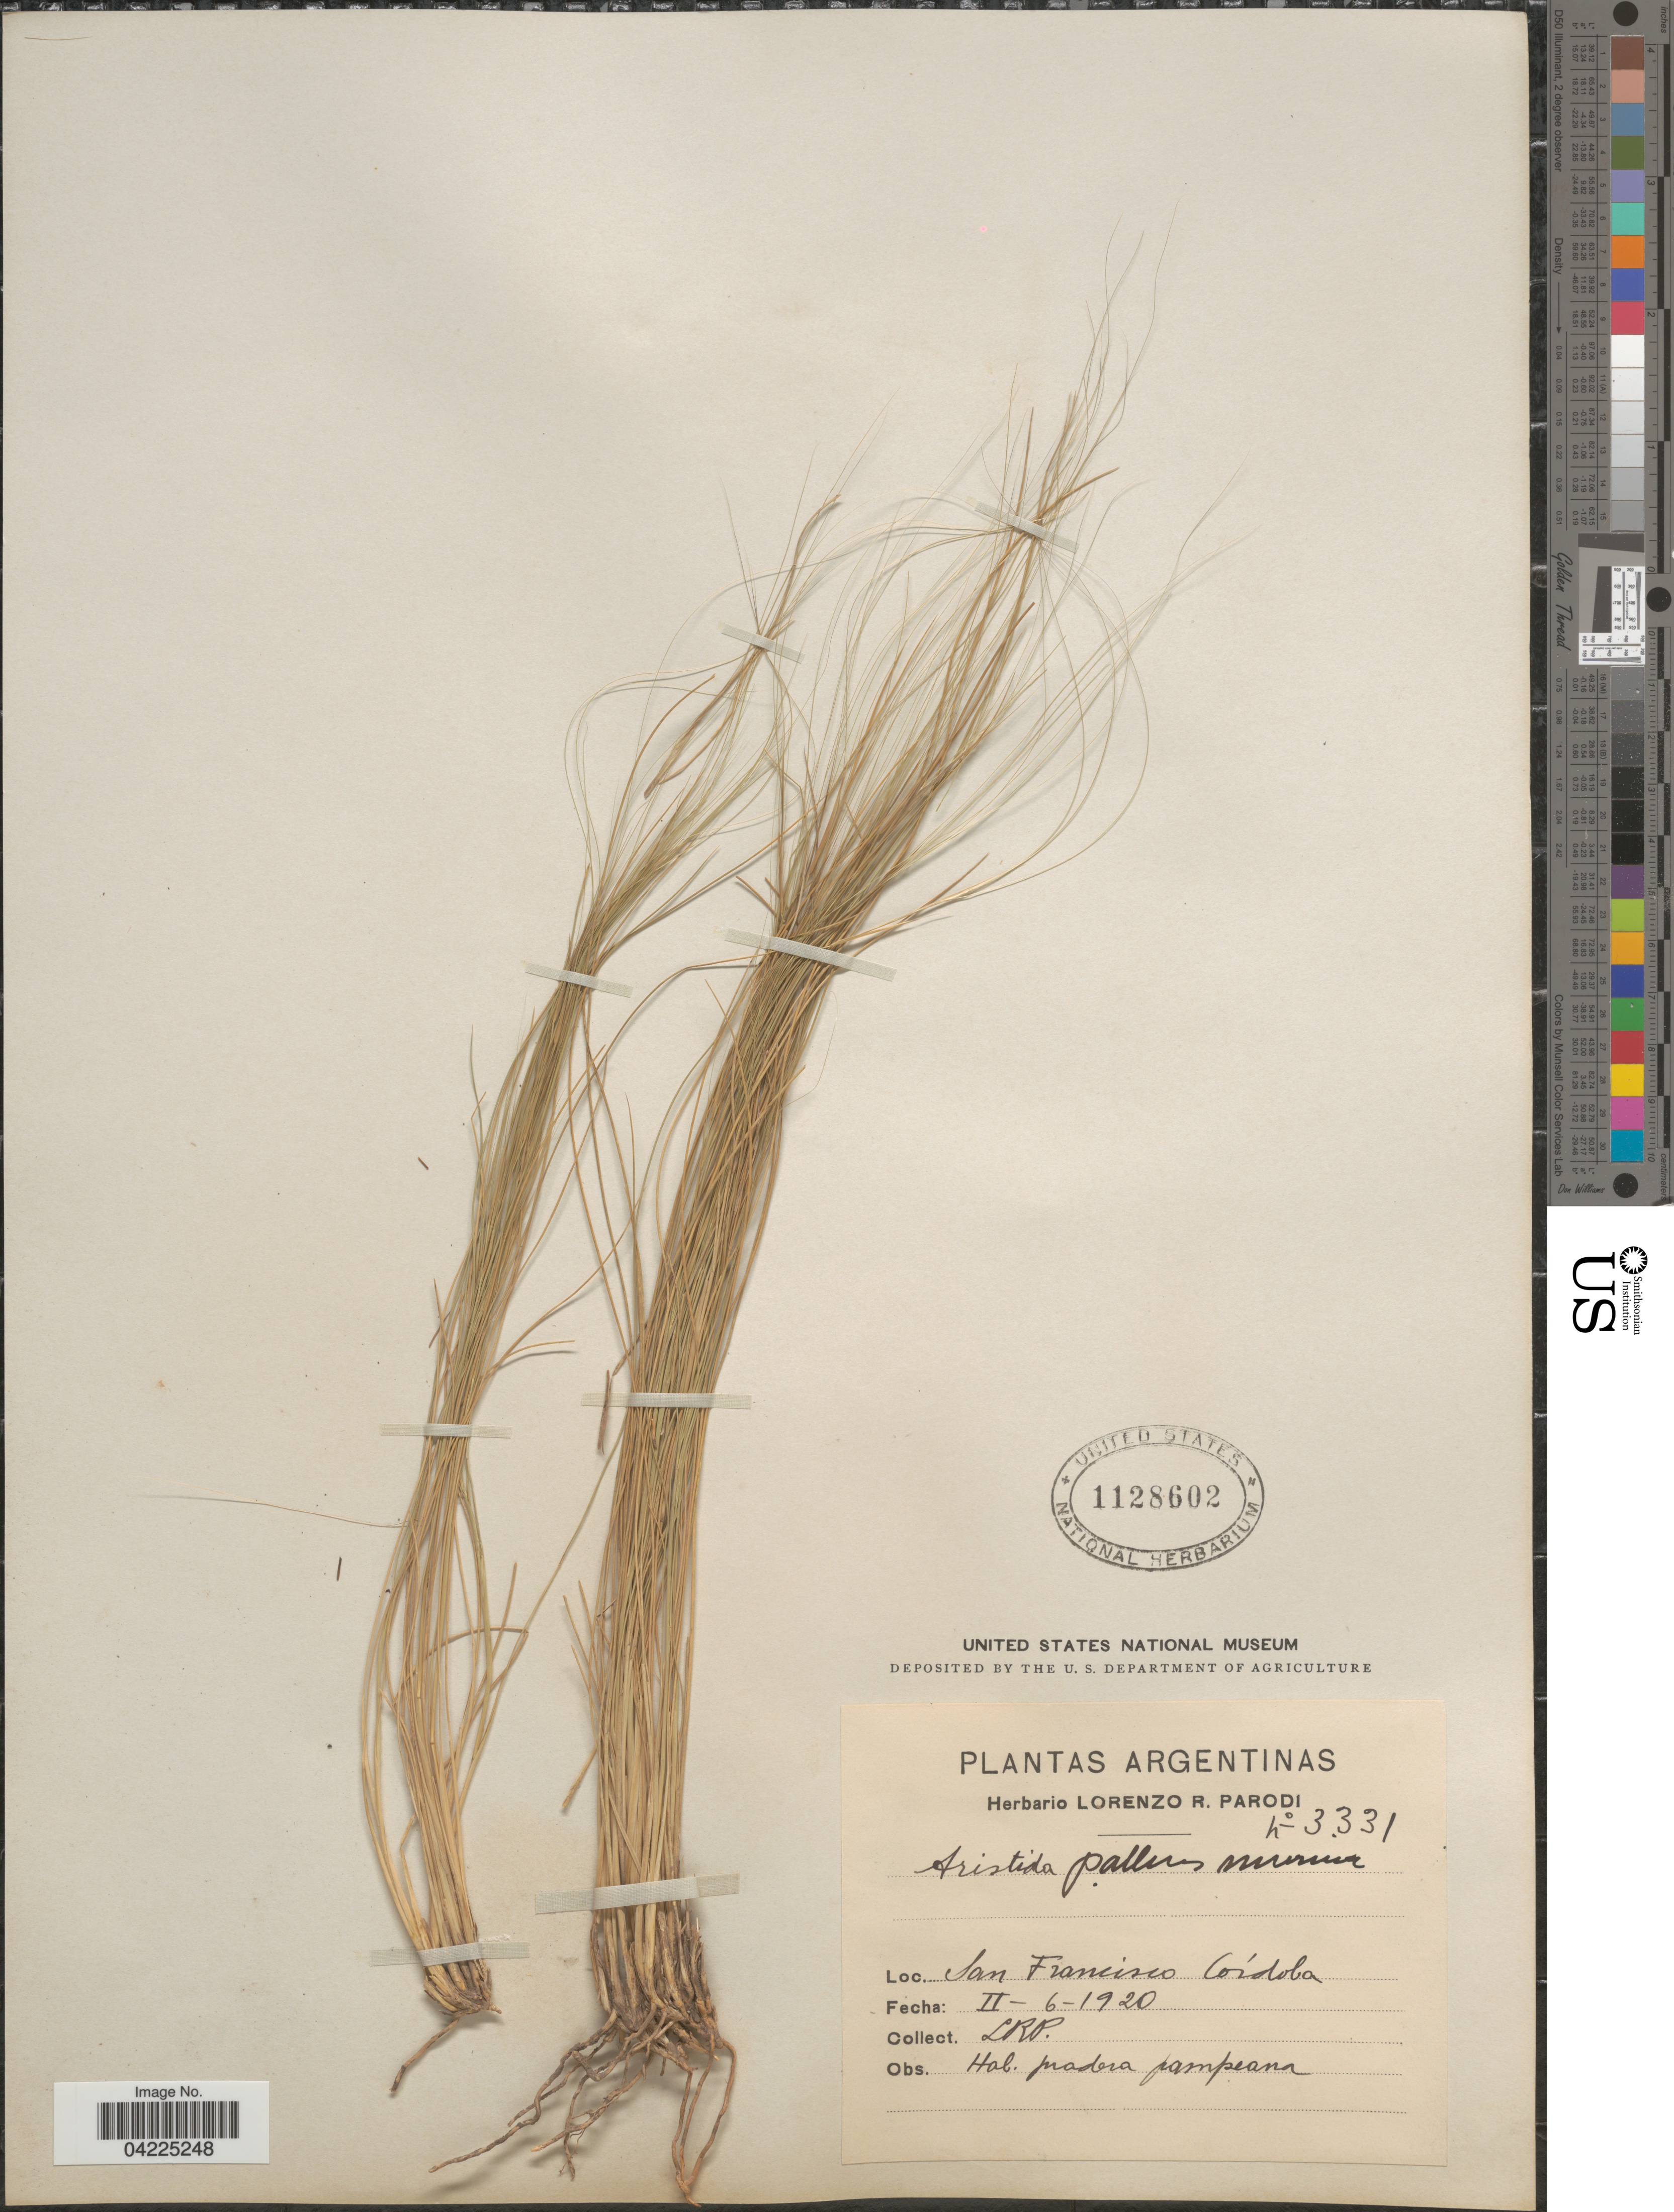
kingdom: Plantae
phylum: Tracheophyta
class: Liliopsida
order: Poales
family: Poaceae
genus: Aristida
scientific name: Aristida pallens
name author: Cav.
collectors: L. R. Parodi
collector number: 3331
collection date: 1920-02-06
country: Argentina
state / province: Cordoba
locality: San Francisco. Córdoba.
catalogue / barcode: US 1128602